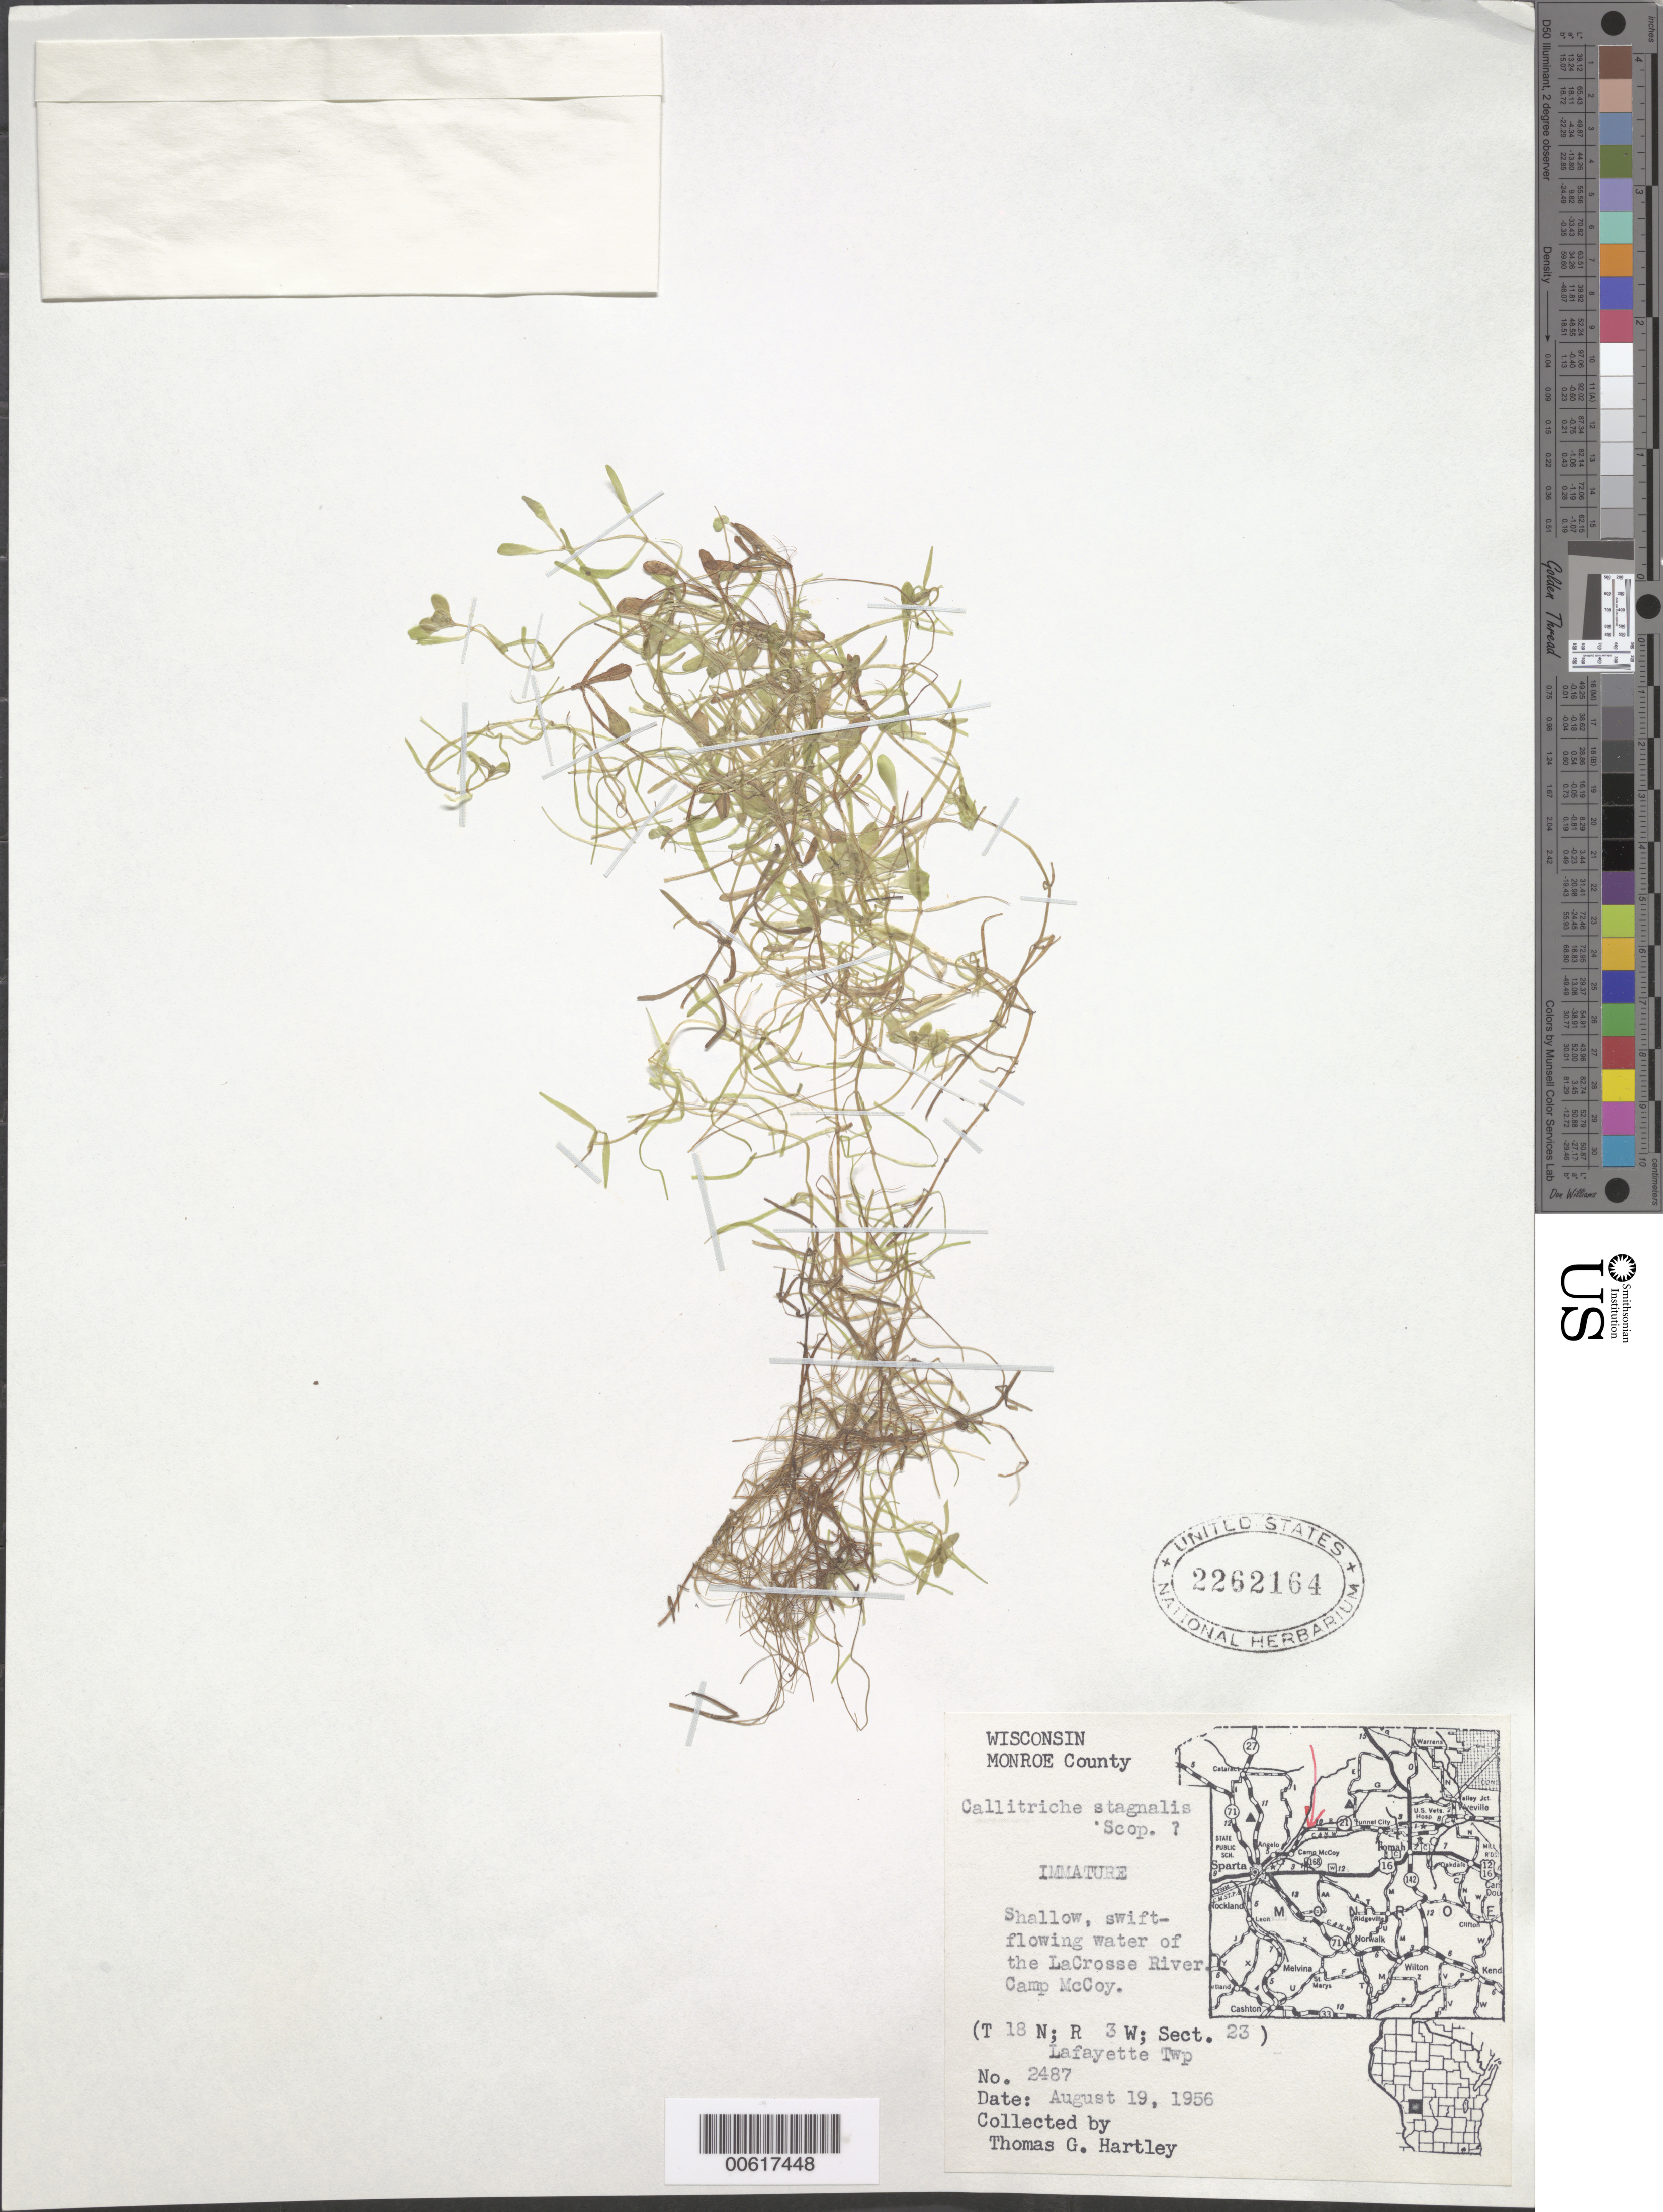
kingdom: Plantae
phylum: Tracheophyta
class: Magnoliopsida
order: Lamiales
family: Plantaginaceae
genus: Callitriche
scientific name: Callitriche stagnalis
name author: Scop.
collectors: T. G. Hartley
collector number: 2487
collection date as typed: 19 Aug 1956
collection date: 1956-08-19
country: United States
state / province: Wisconsin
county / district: Monroe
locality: La Crosse River, Camp McCoy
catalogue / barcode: US 2262164